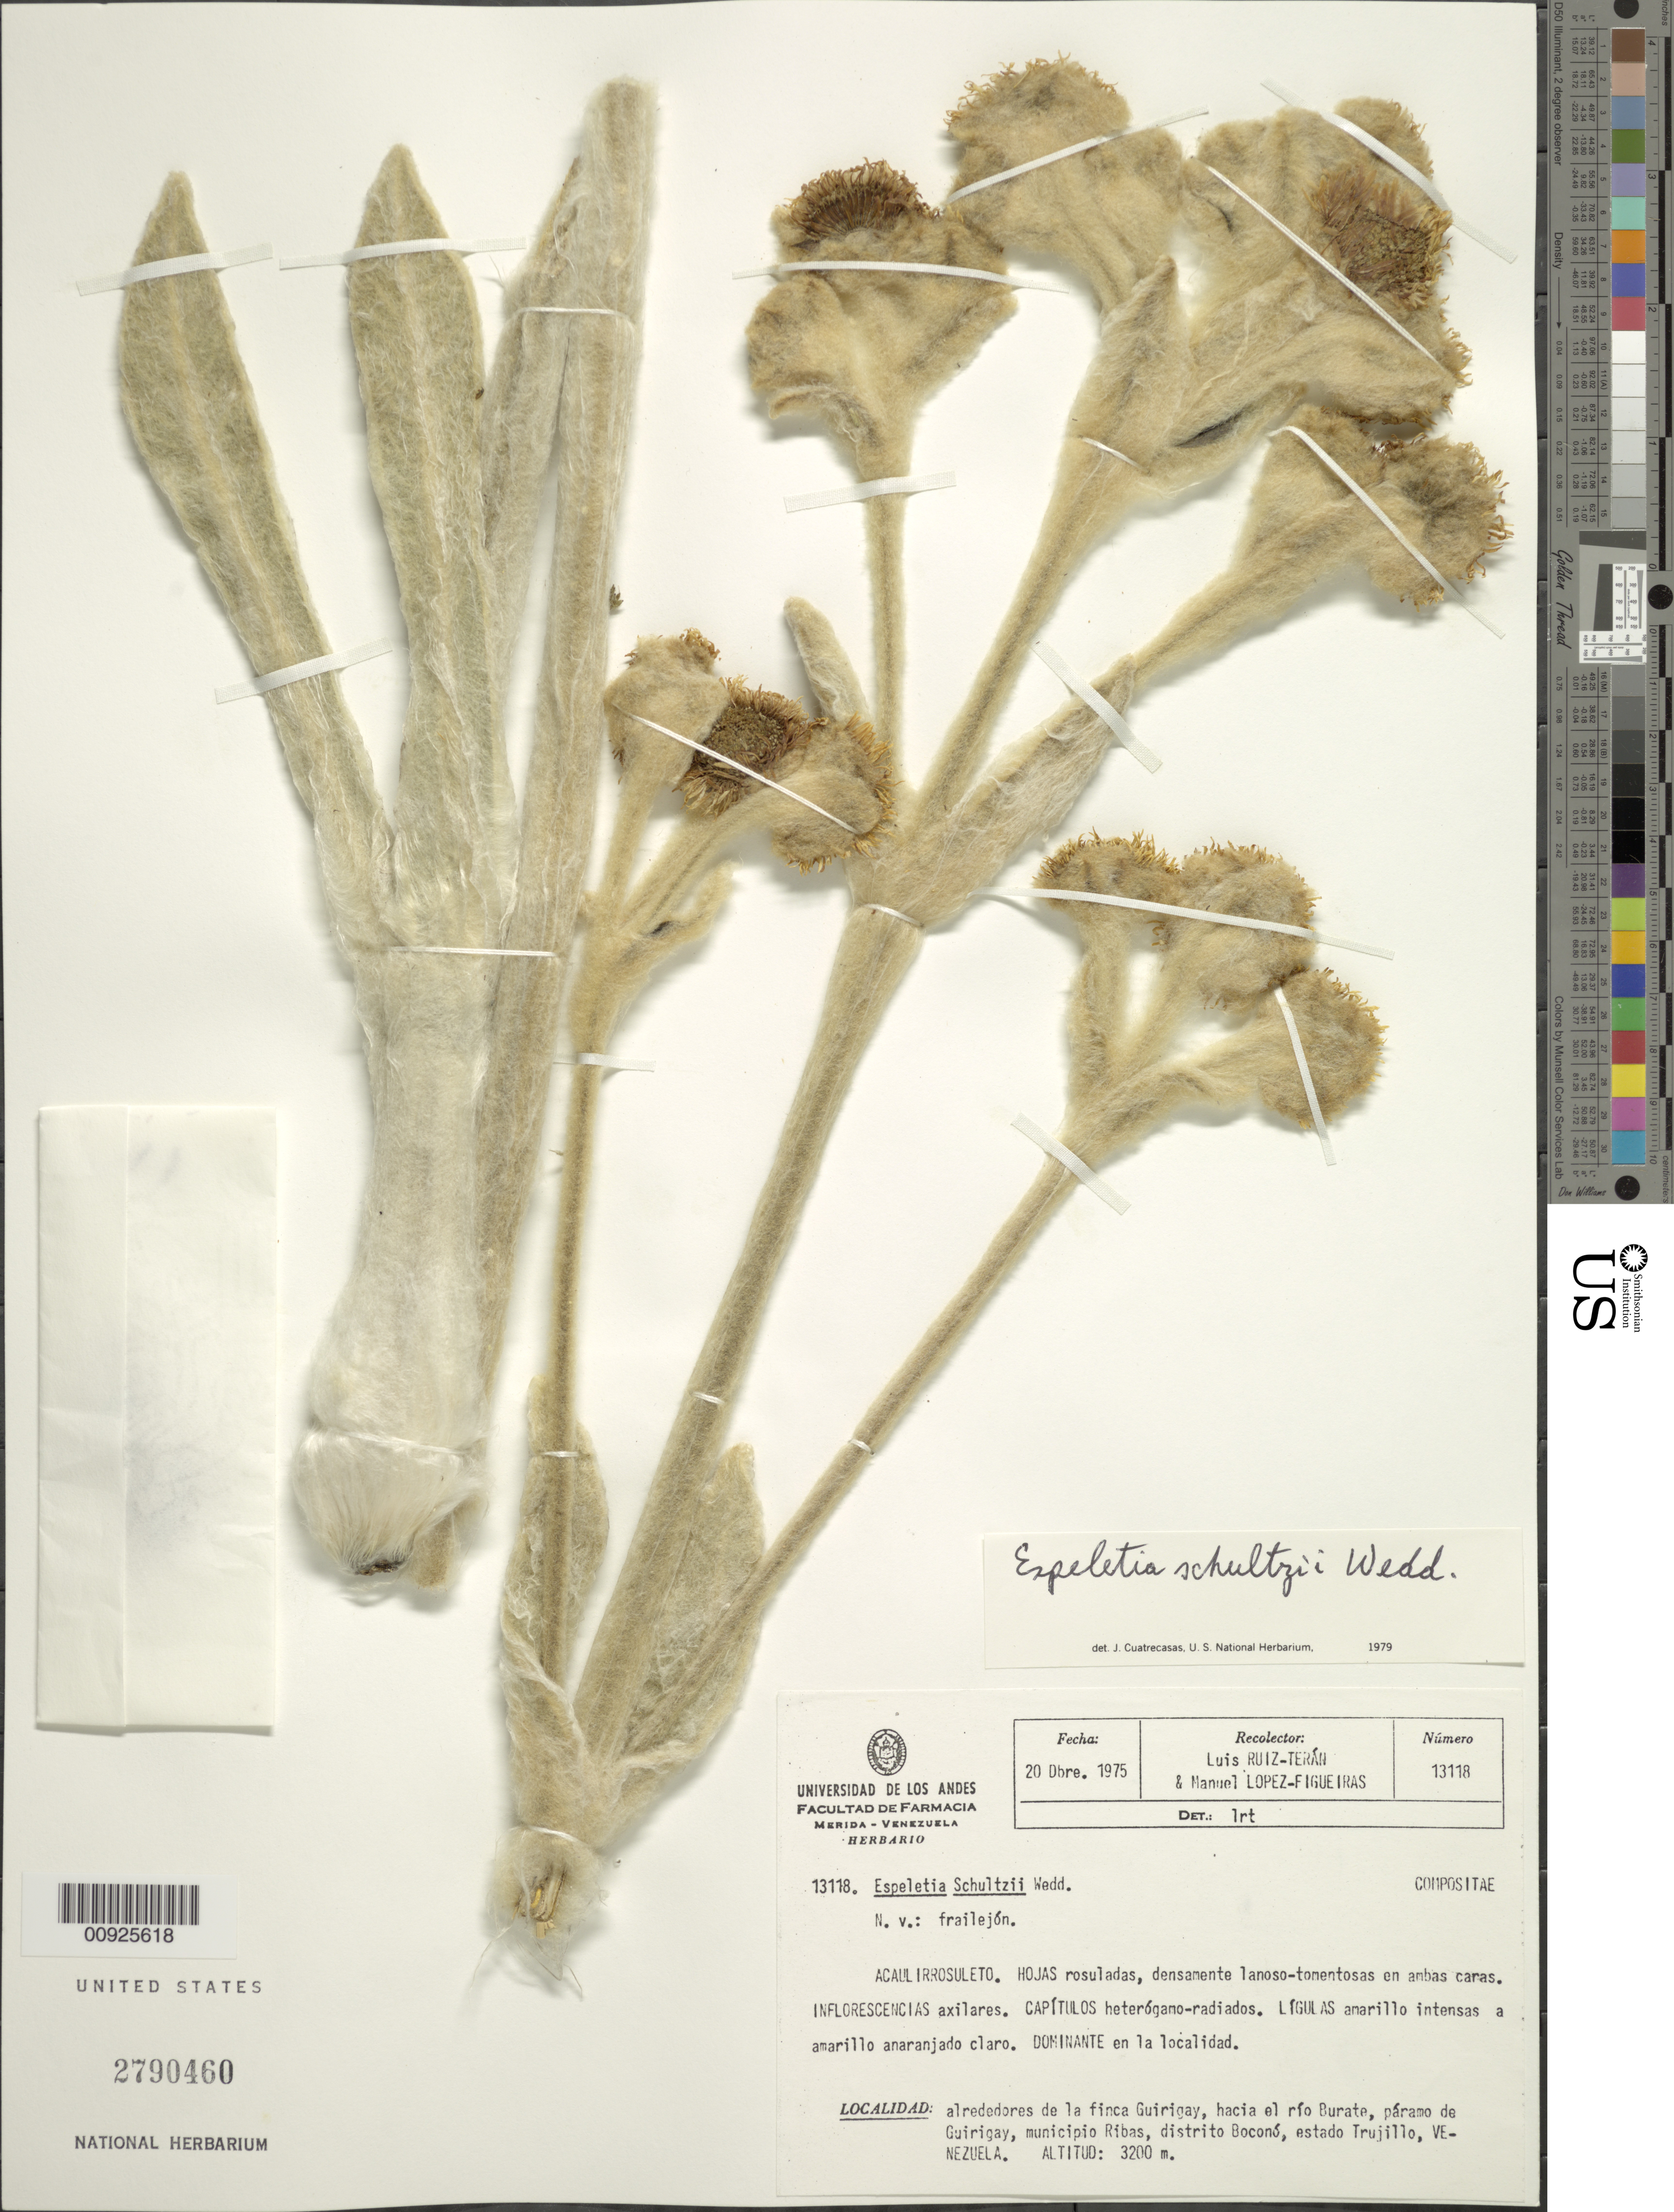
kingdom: Plantae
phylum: Tracheophyta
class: Magnoliopsida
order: Asterales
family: Asteraceae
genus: Espeletia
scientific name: Espeletia schultzii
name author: Wedd.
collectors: L. E. Ruíz-Terán & M. López Figueiras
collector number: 13118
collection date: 1975-10-20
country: Venezuela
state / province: Trujillo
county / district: Boconó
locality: Páramo de Guirigay. Municipio Ribas, Páramo de Guirigay, alrededores de la finca Guirigay, hacia el río Burate.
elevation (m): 3200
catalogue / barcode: US 2790460